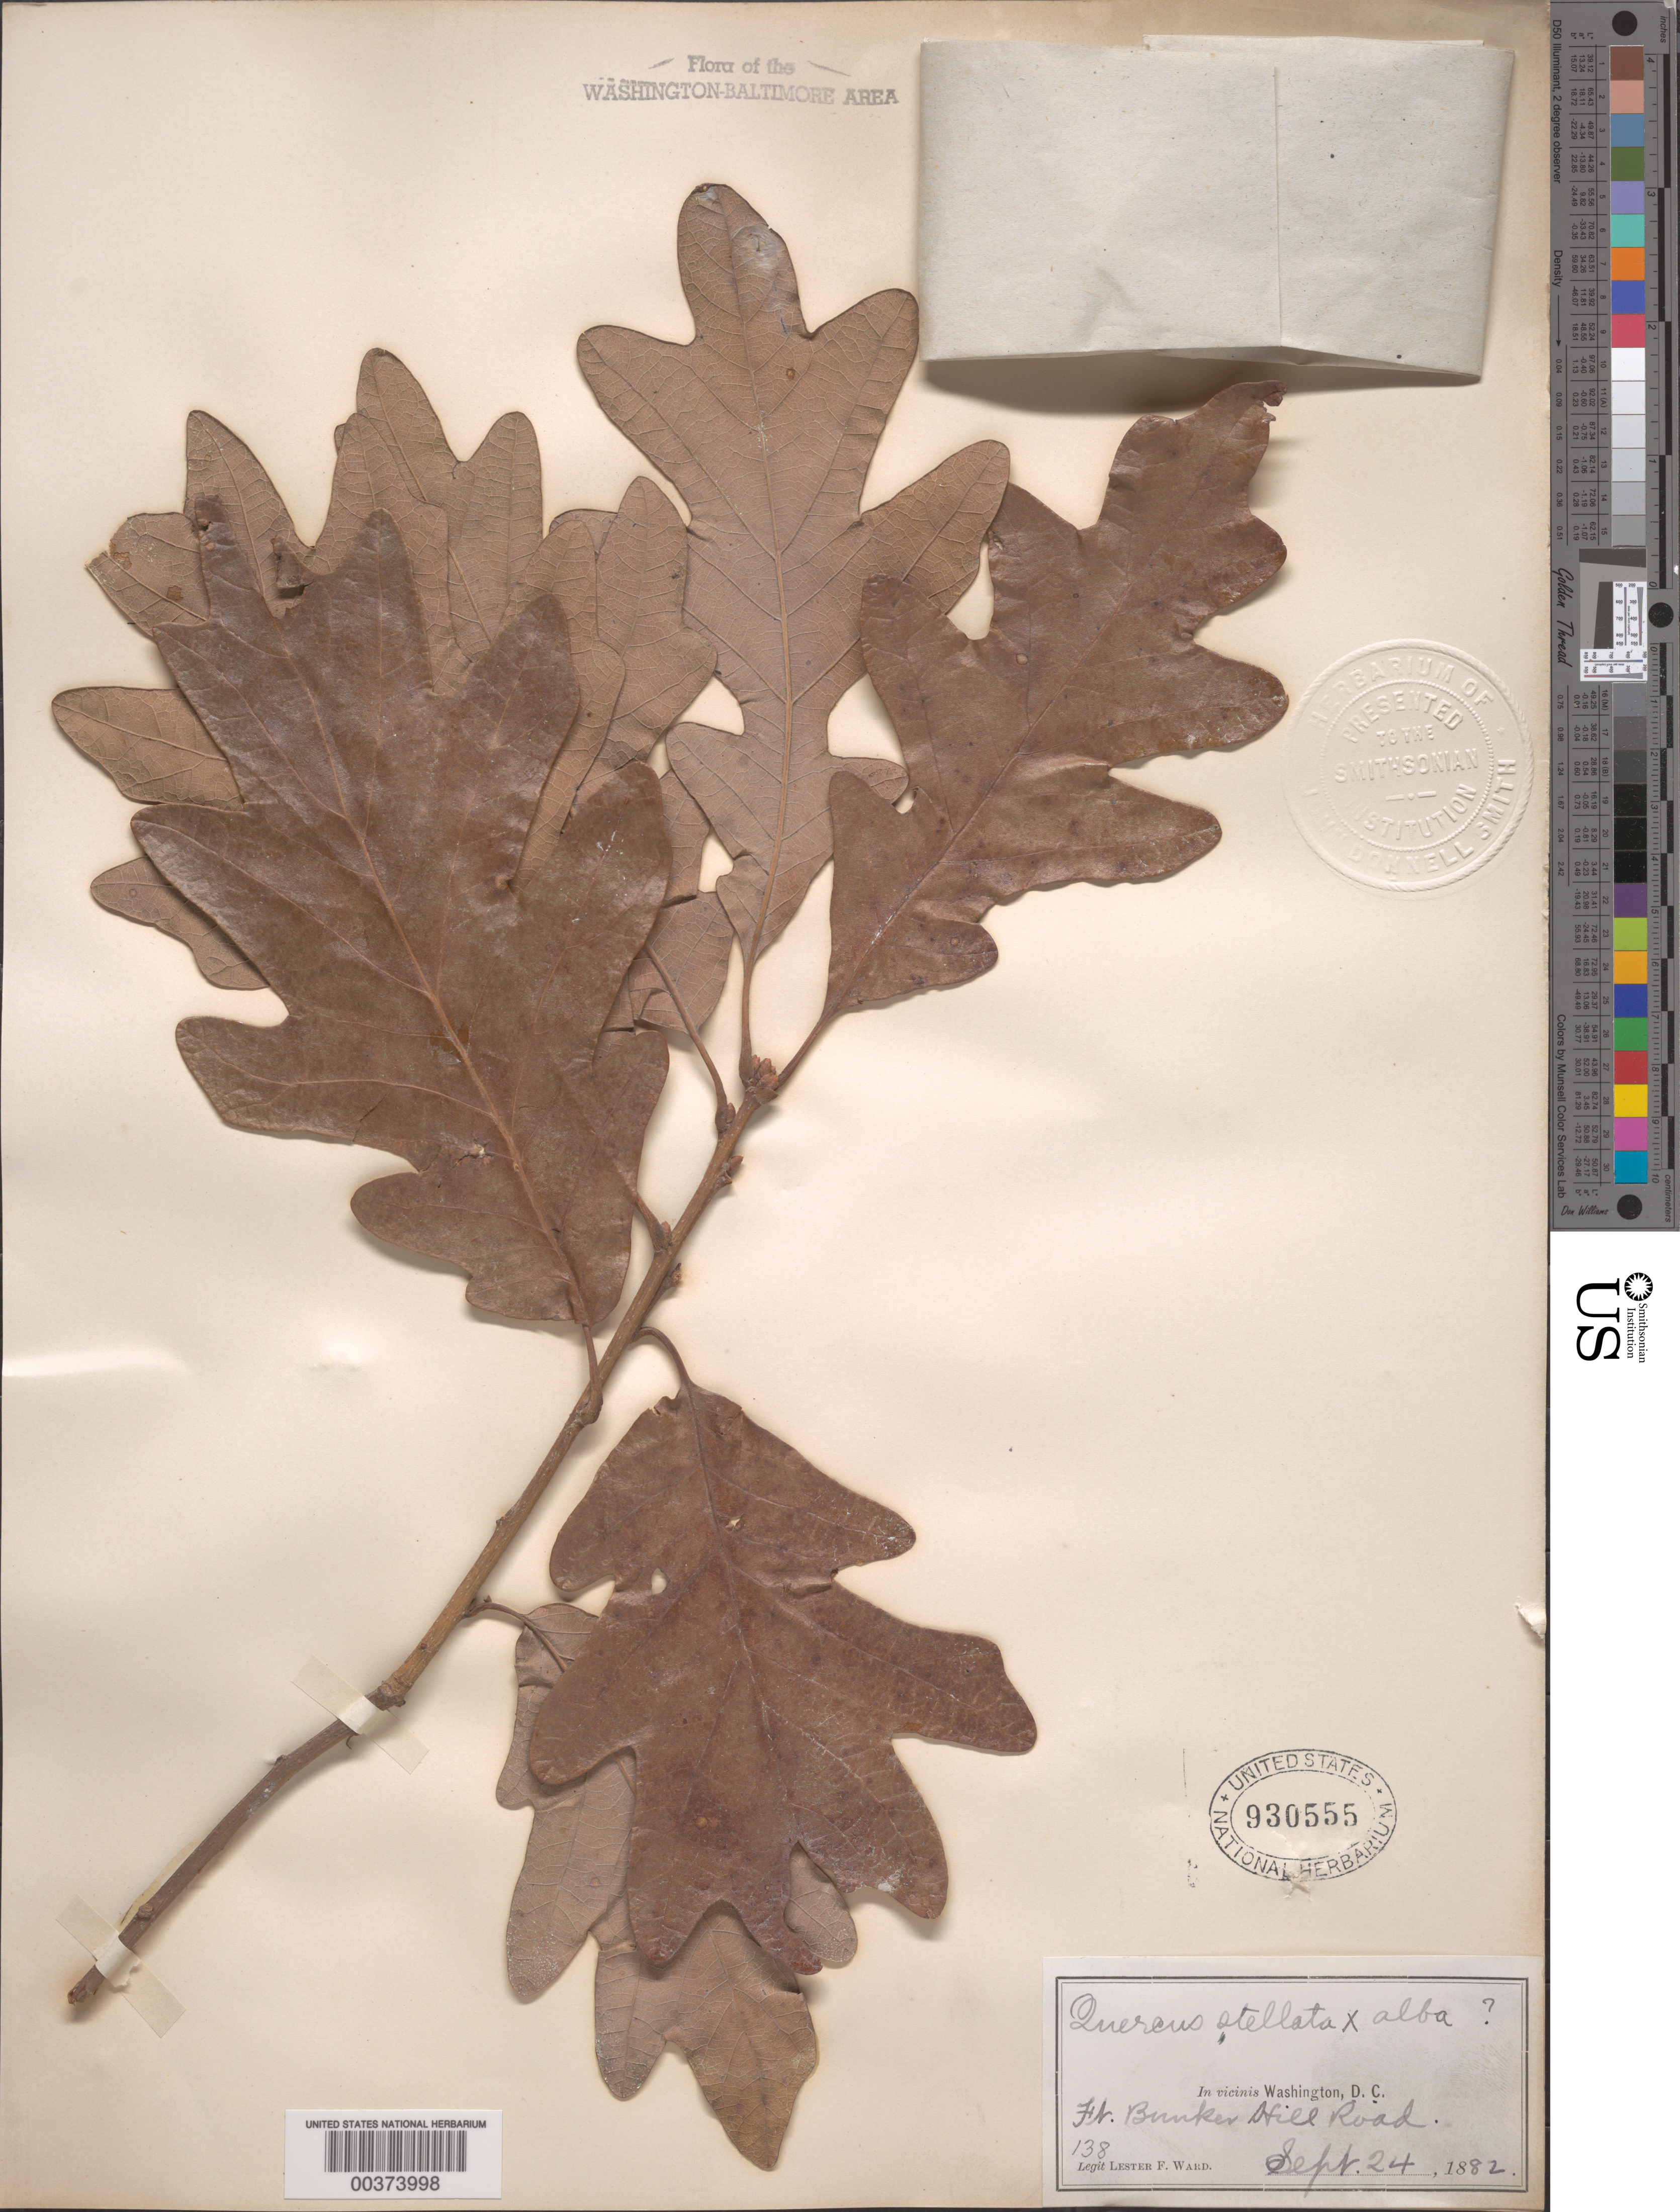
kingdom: Plantae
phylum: Tracheophyta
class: Magnoliopsida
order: Fagales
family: Fagaceae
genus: Quercus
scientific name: Quercus sp.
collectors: L. F. Ward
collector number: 138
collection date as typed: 24 Sep 1882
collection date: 1882-09-24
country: United States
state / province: District of Columbia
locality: Fort Bunker Hill Road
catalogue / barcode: US 930555